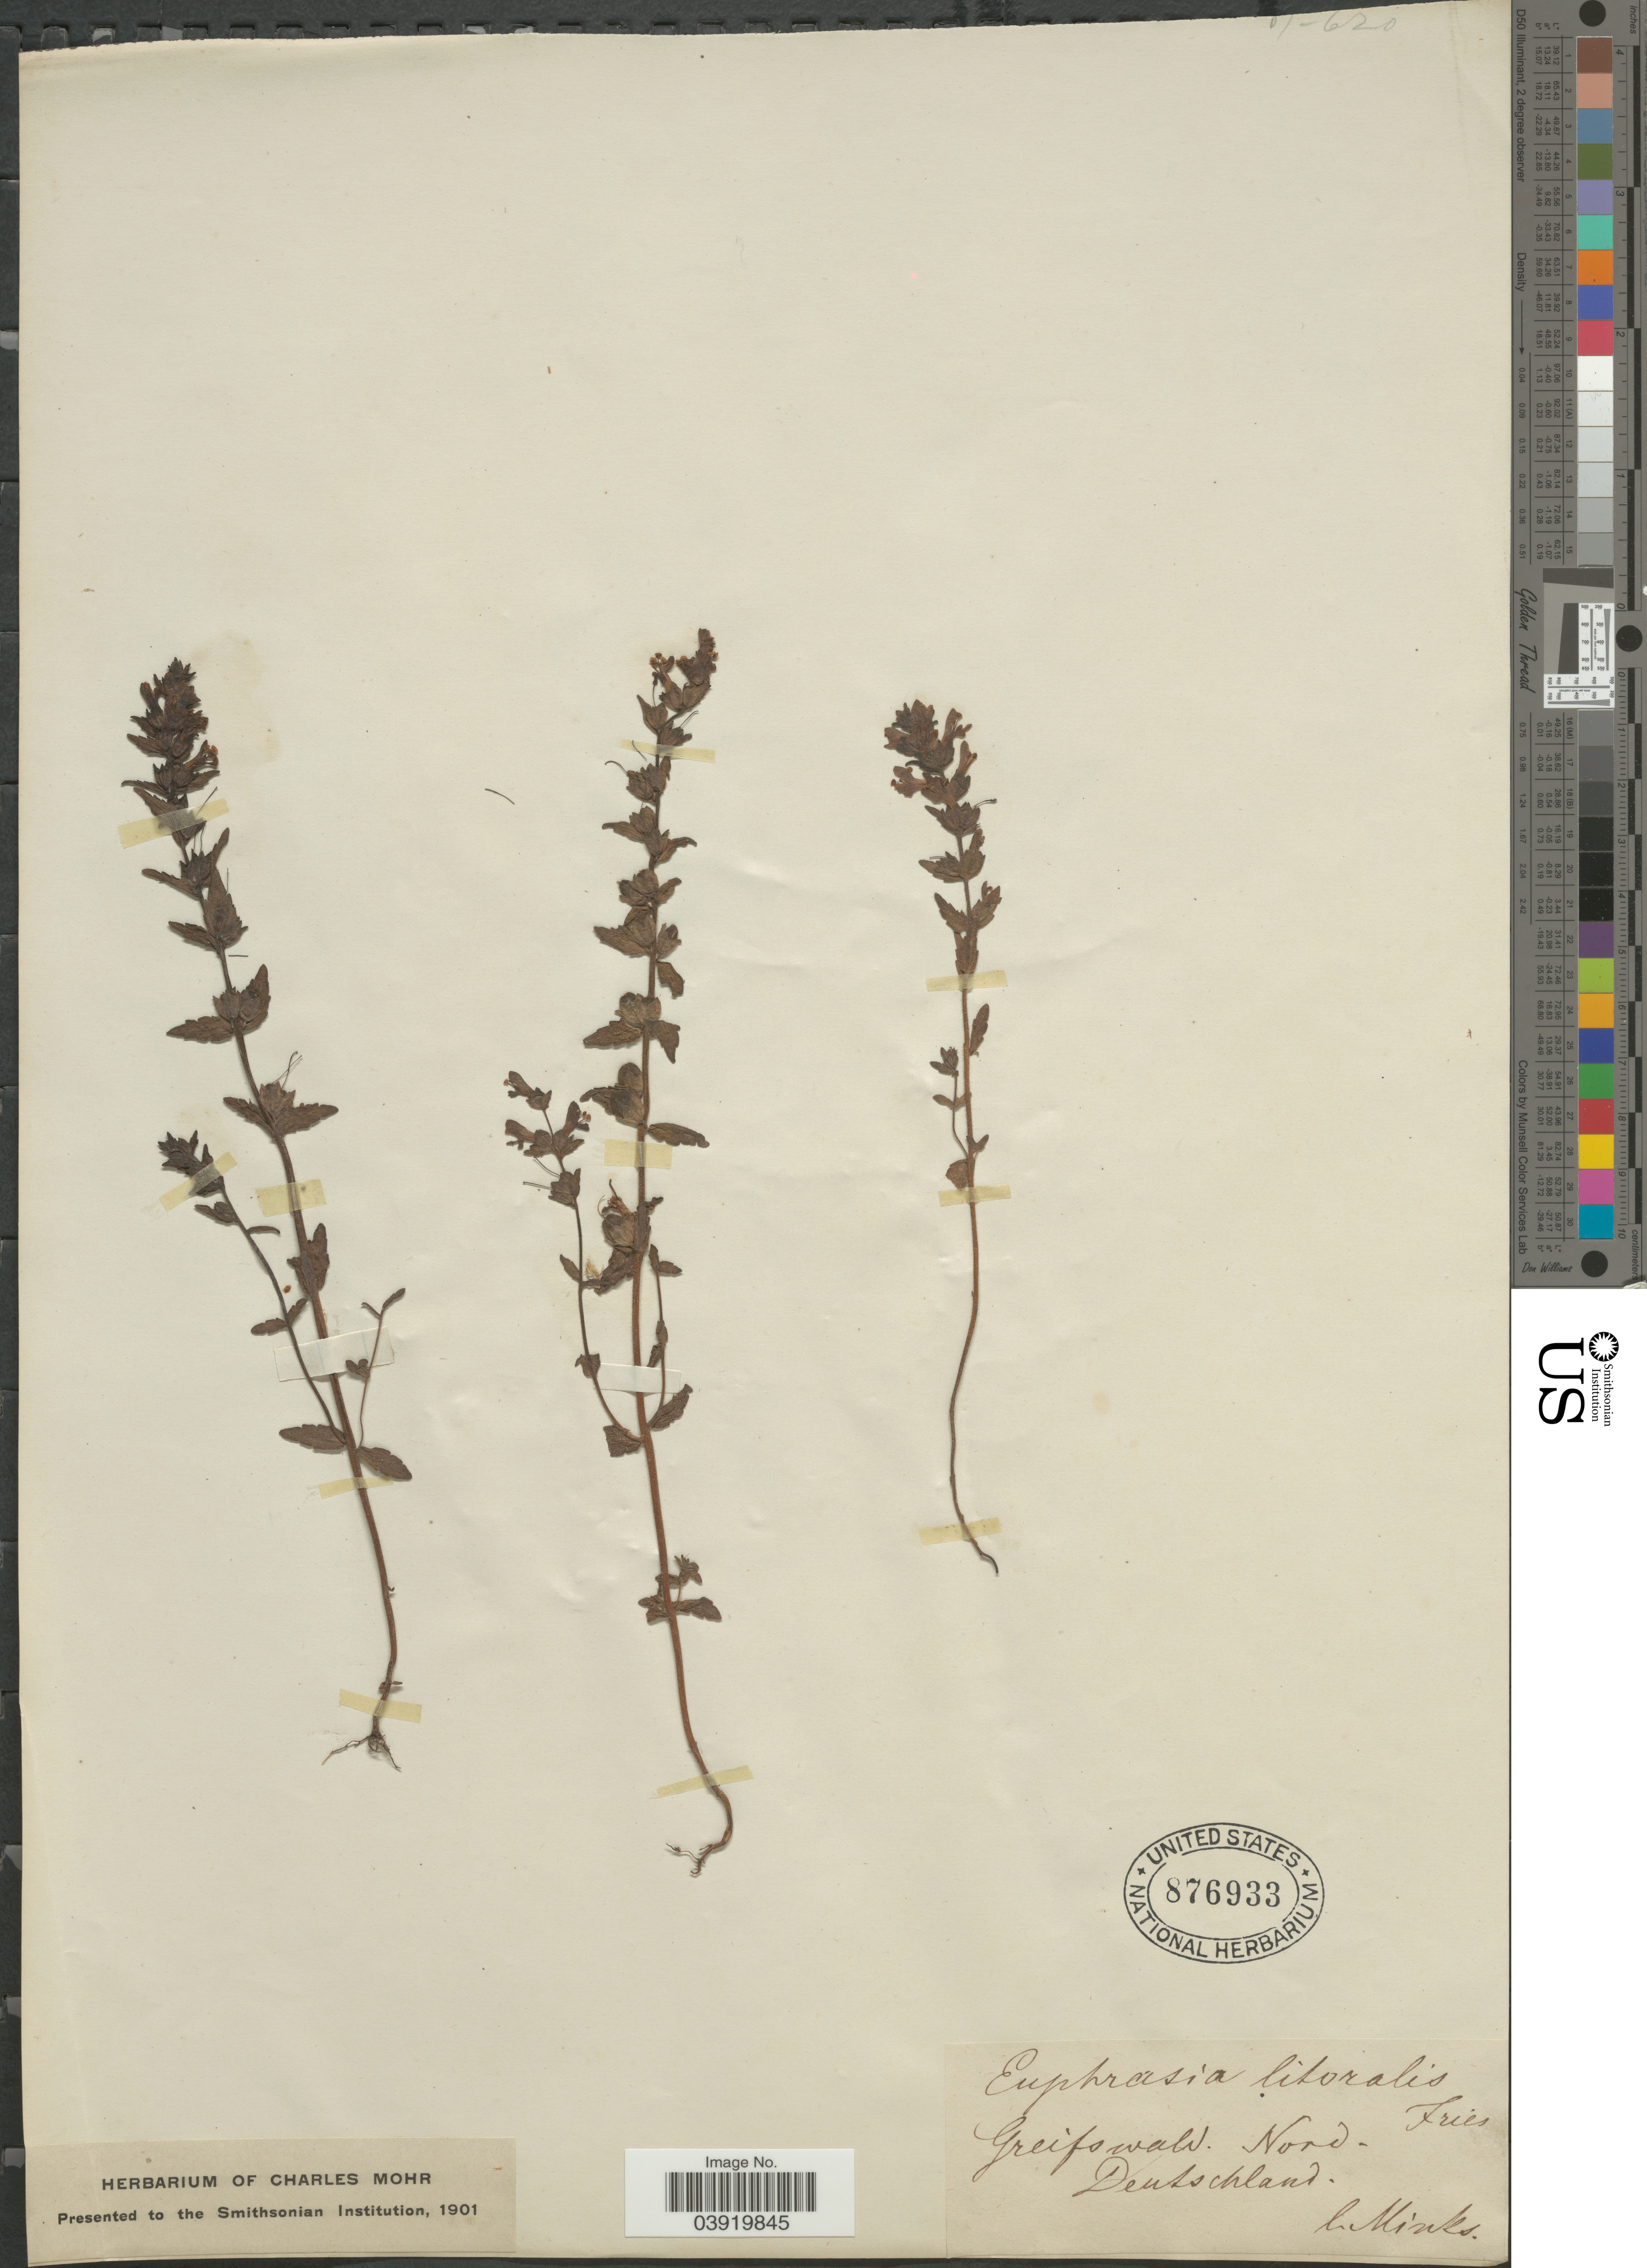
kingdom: Plantae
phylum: Tracheophyta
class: Magnoliopsida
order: Lamiales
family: Orobanchaceae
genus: Odontites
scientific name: Odontites litoralis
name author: Fr. a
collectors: C. Minks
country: Germany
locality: Greifswald. Nord-Deutschland.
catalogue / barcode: US 876933